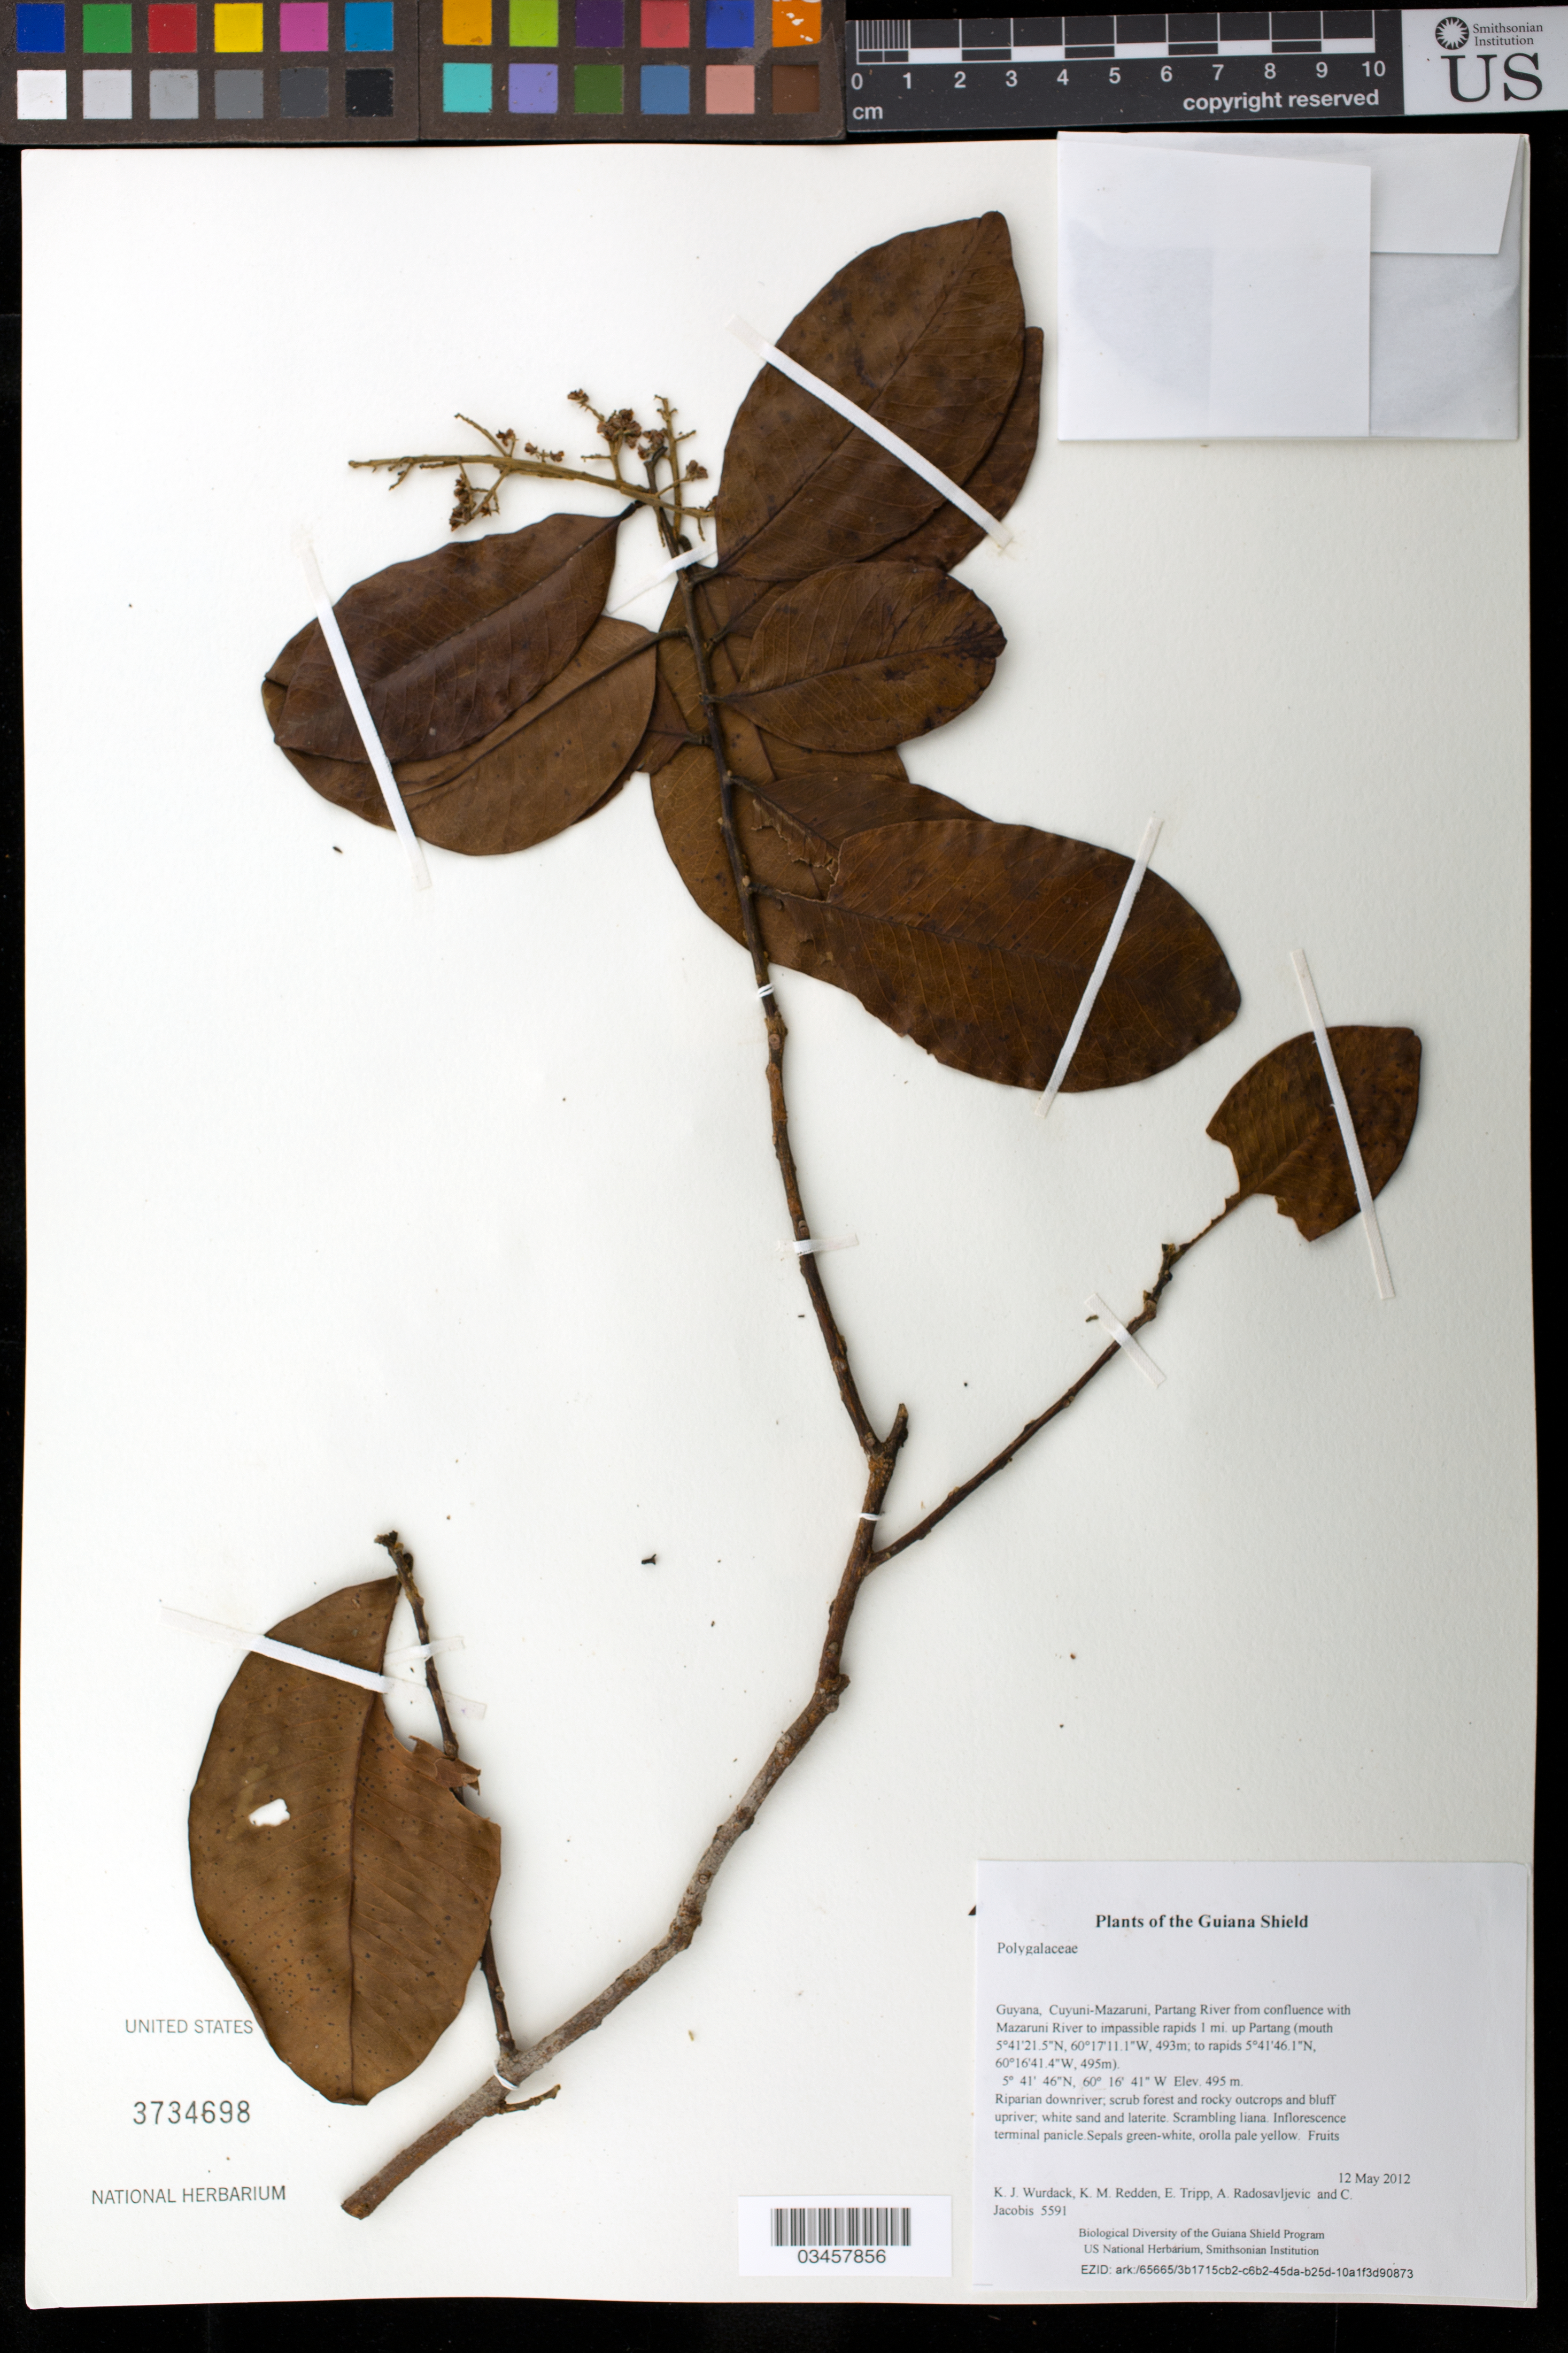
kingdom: Plantae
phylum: Tracheophyta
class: Magnoliopsida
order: Fabales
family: Polygalaceae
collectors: K. Wurdack, K. M. Redden, E. Tripp, A. Radosavljevic & C. Jacobis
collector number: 5591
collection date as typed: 12 May 2012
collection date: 2012-05-12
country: Guyana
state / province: Cuyuni-Mazaruni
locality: Partang River from confluence with Mazaruni River to impassible rapids 1 mi. up Partang (mouth 5°41'21.5"N, 60°17'11.1"W, 493m; to rapids 5°41'46.1"N, 60°16'41.4"W, 495m)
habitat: Riparian downriver; scrub forest and rocky outcrops and bluff upriver; white sand and laterite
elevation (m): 495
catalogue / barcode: US 3734698